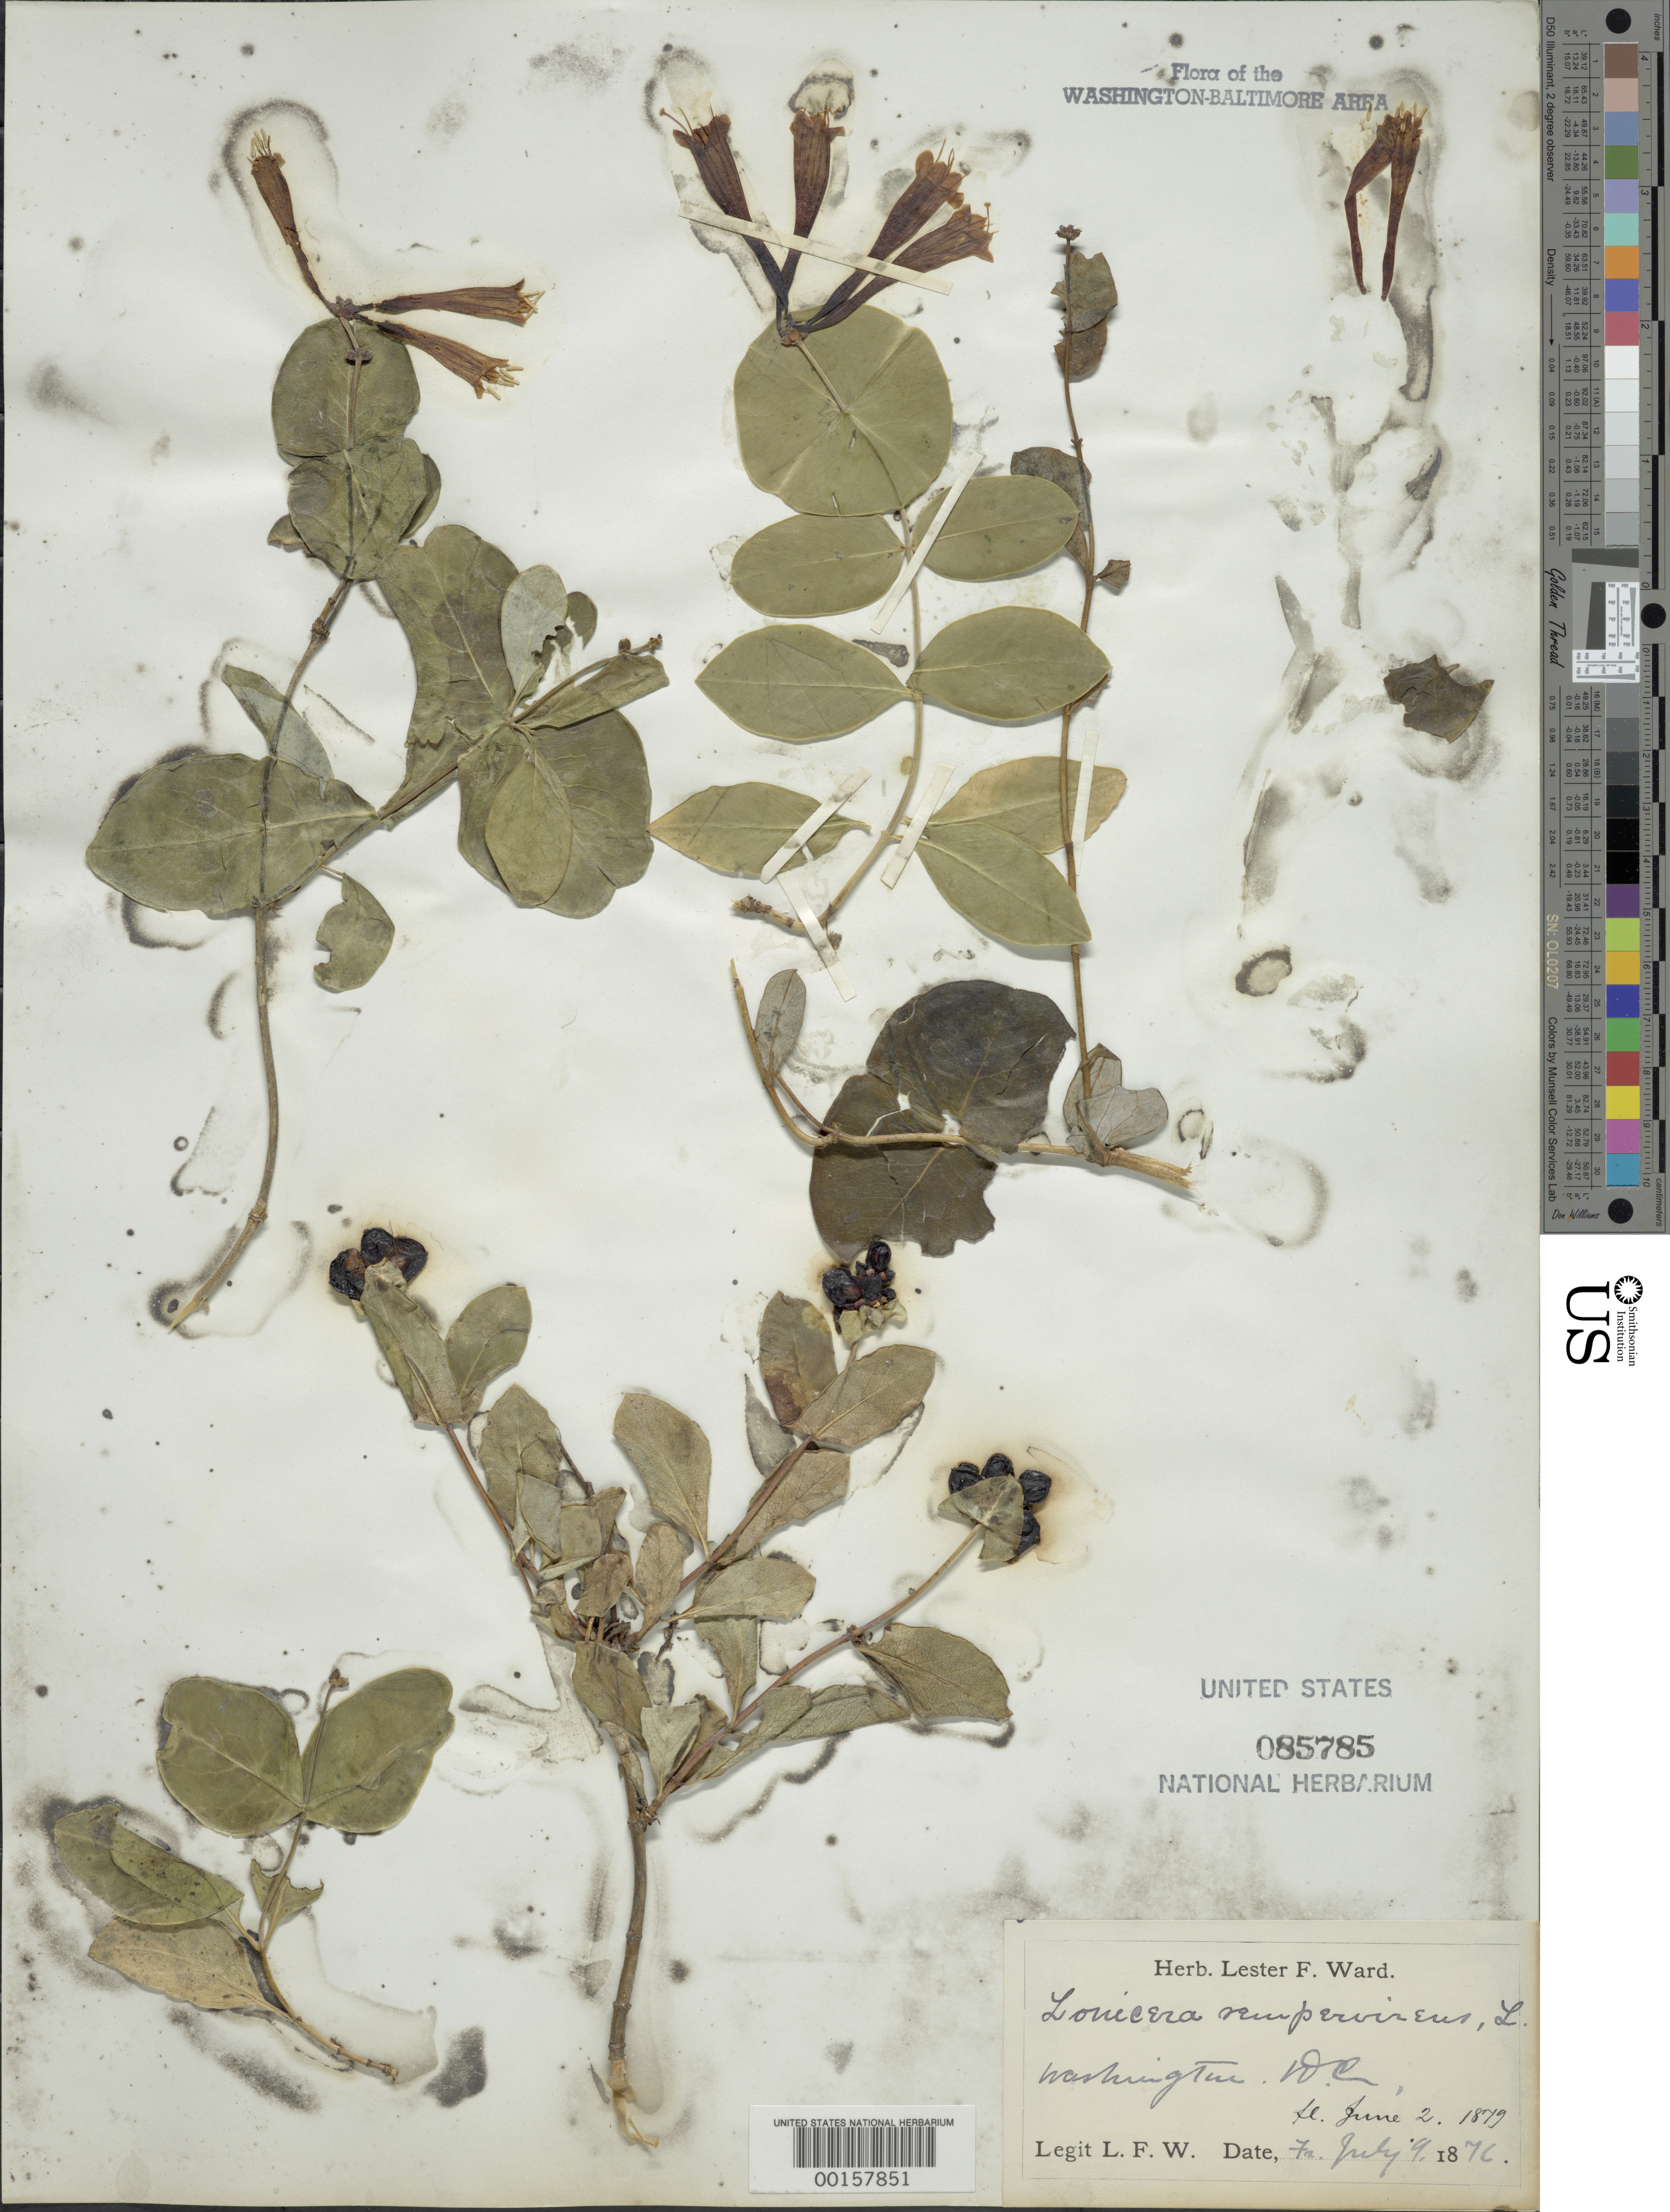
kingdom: Plantae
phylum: Tracheophyta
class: Magnoliopsida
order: Dipsacales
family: Caprifoliaceae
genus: Lonicera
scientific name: Lonicera sempervirens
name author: L.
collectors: L. F. Ward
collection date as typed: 09 Jul 1876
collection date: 1876-07-09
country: United States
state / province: District of Columbia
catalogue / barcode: US 85785